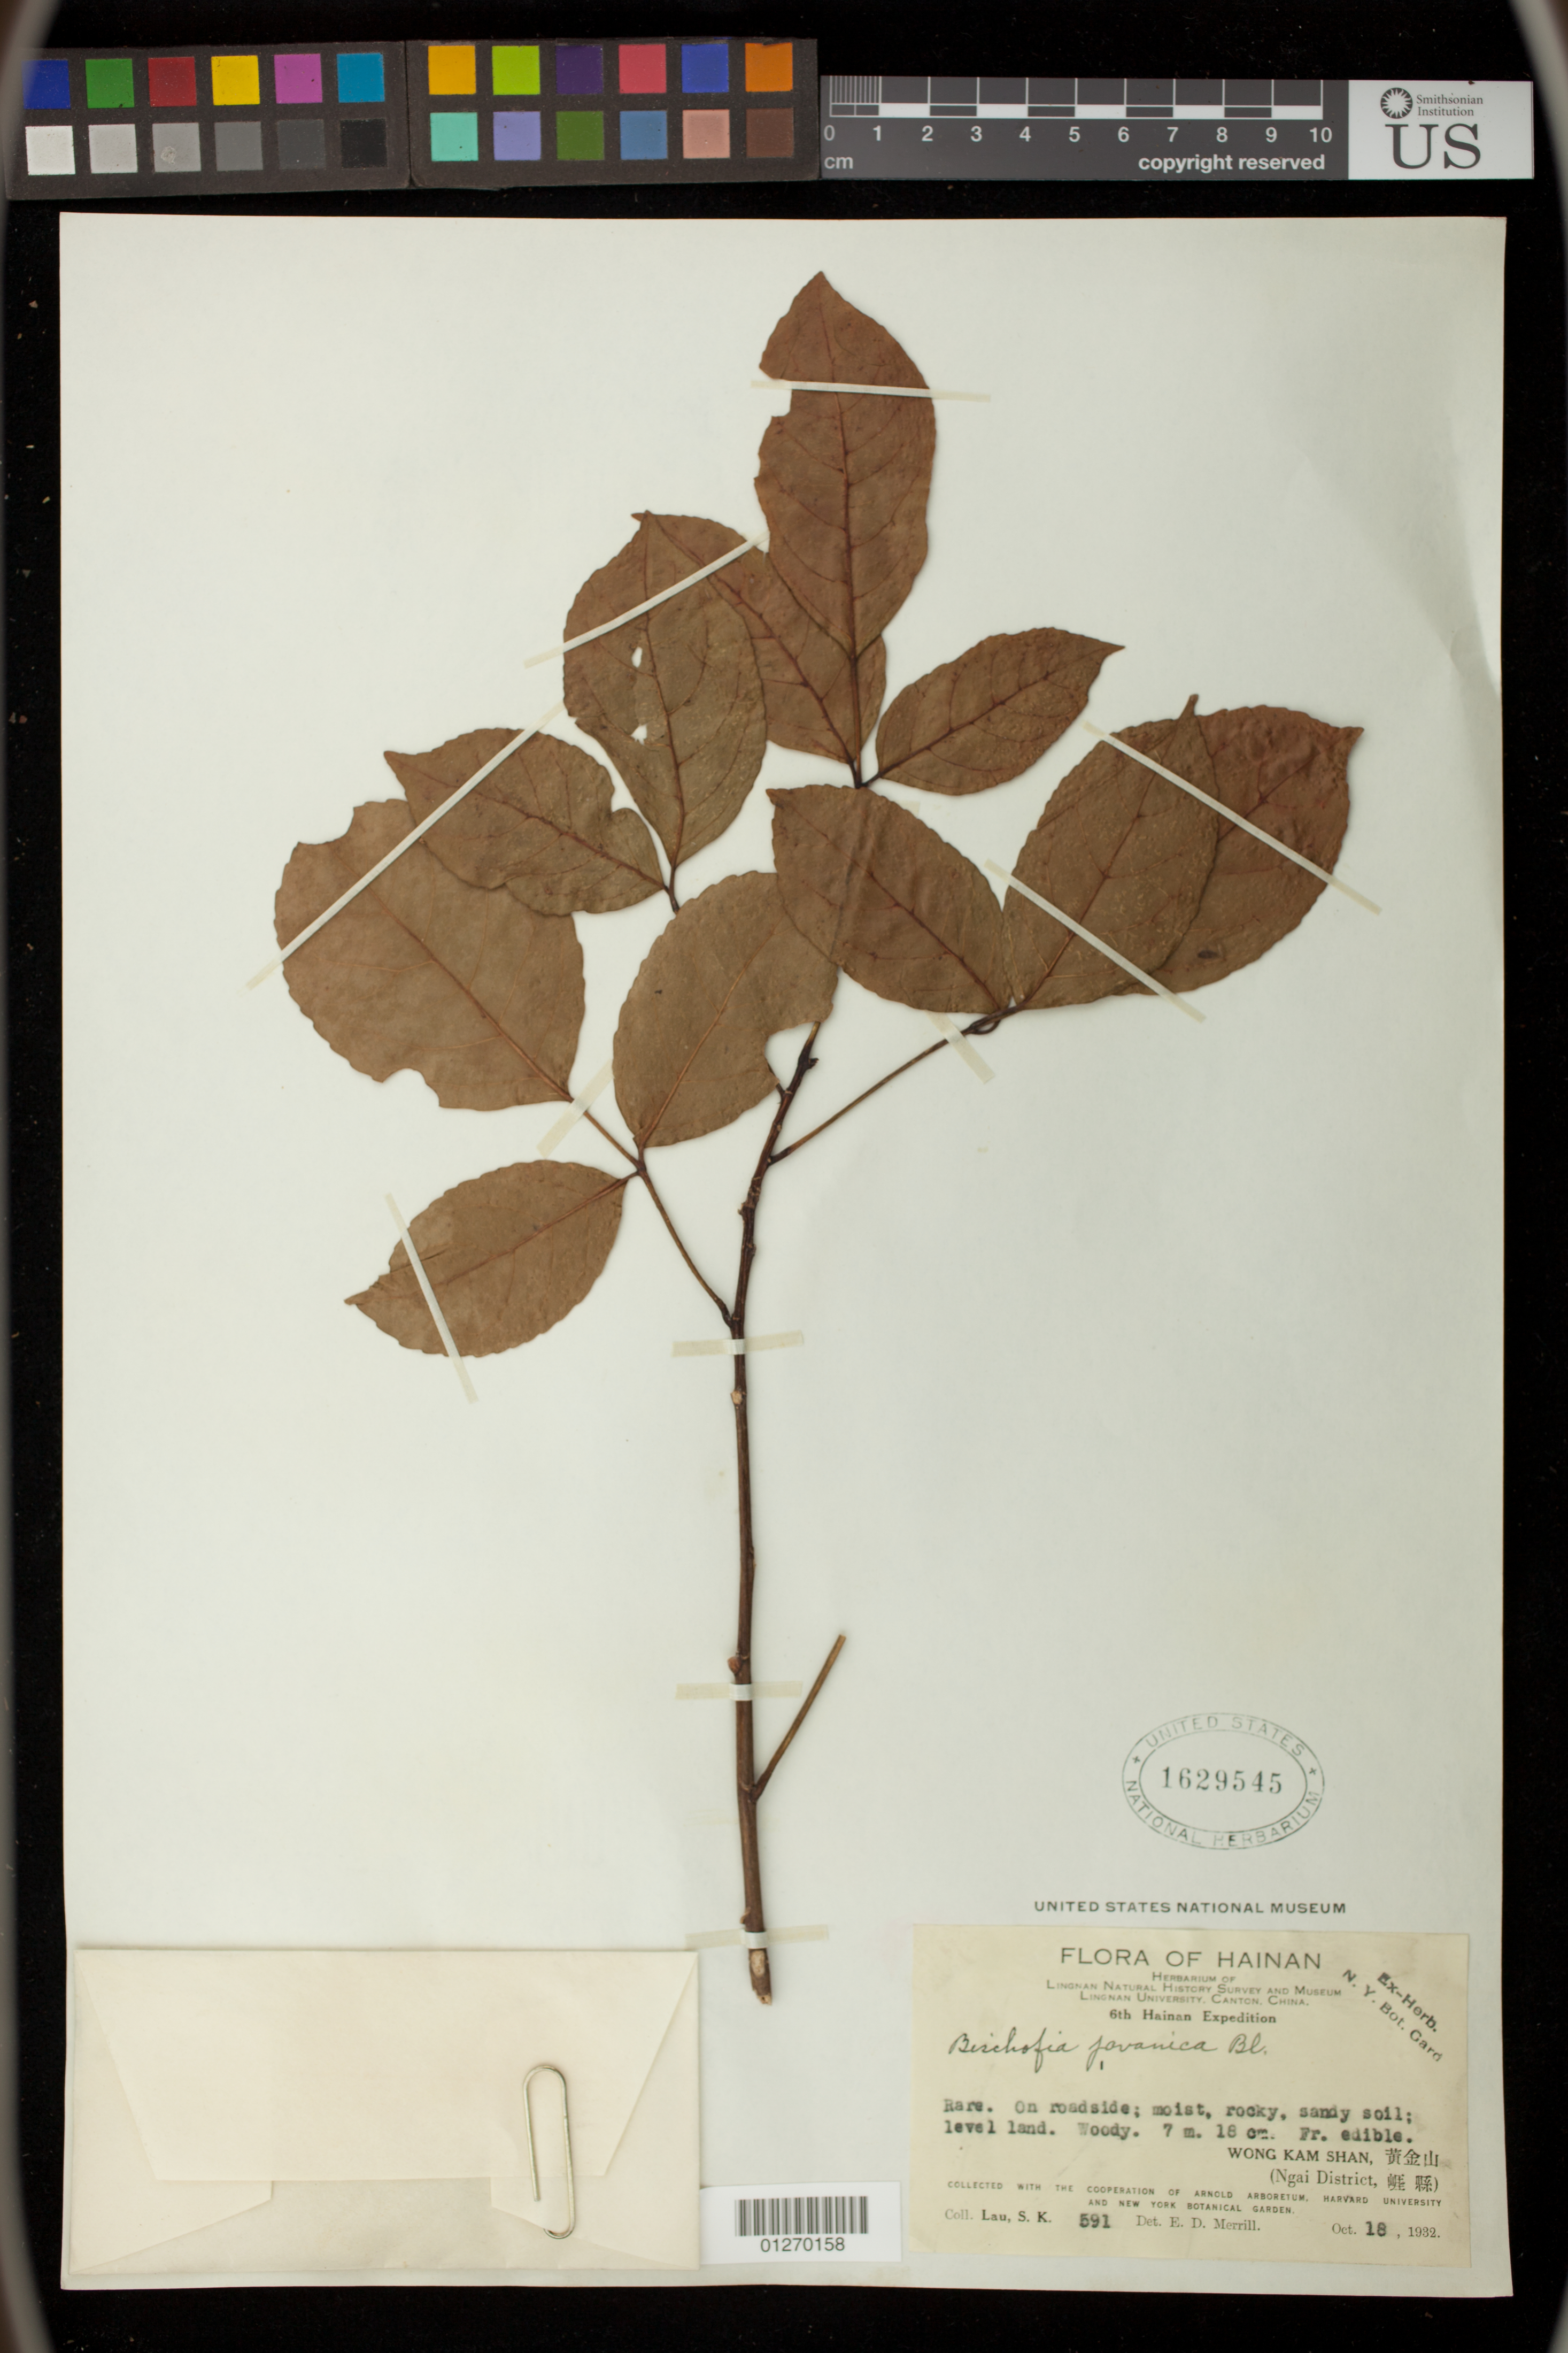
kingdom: Plantae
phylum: Tracheophyta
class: Magnoliopsida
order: Malpighiales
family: Phyllanthaceae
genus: Bischofia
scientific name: Bischofia javanica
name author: Blume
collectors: S. K. Lau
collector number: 591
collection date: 1932-10-18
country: China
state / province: Guangdong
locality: Wong Kam Shan (Ngai District) Hainan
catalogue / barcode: US 1629545